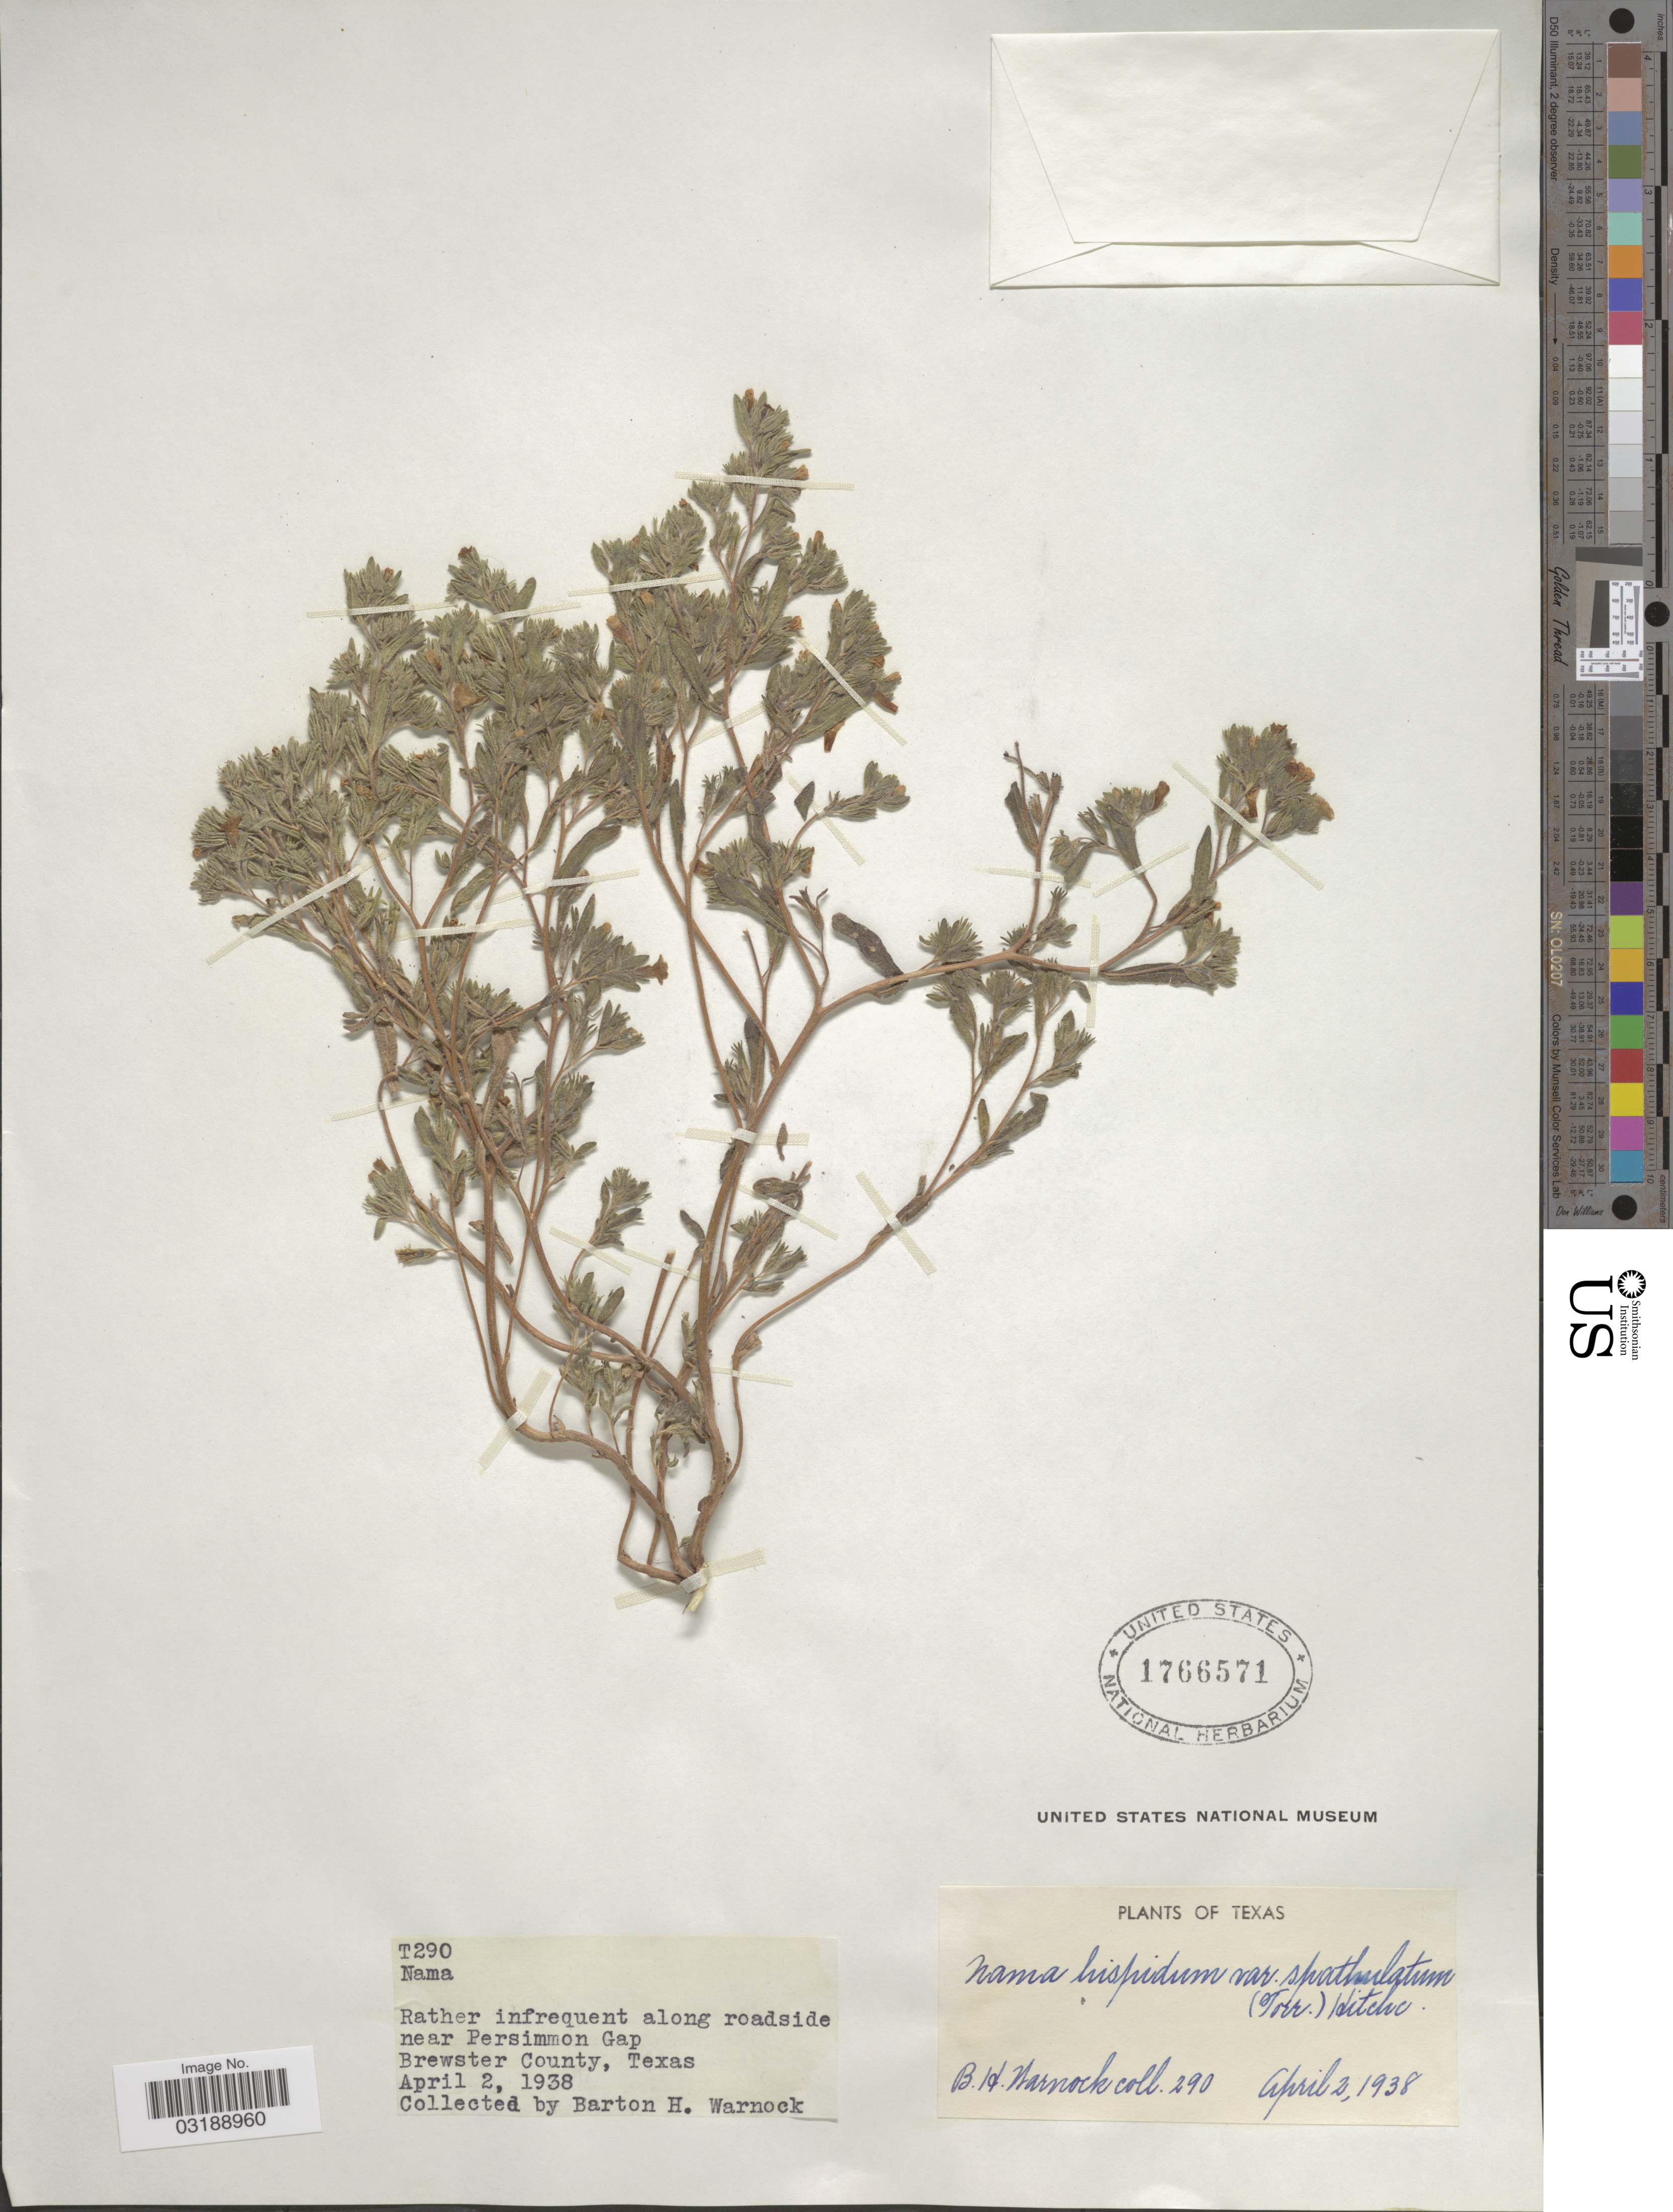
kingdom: Plantae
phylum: Tracheophyta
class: Magnoliopsida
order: Boraginales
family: Namaceae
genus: Nama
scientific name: Nama hispida var. spathulatum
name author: (Torr.) C.L. Hitchc.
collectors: B. H. Warnock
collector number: T290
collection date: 1938-04-02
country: United States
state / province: Texas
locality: Rather infrequent along roadside near Persimmon Gap, Brewster County.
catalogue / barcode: US 1766571